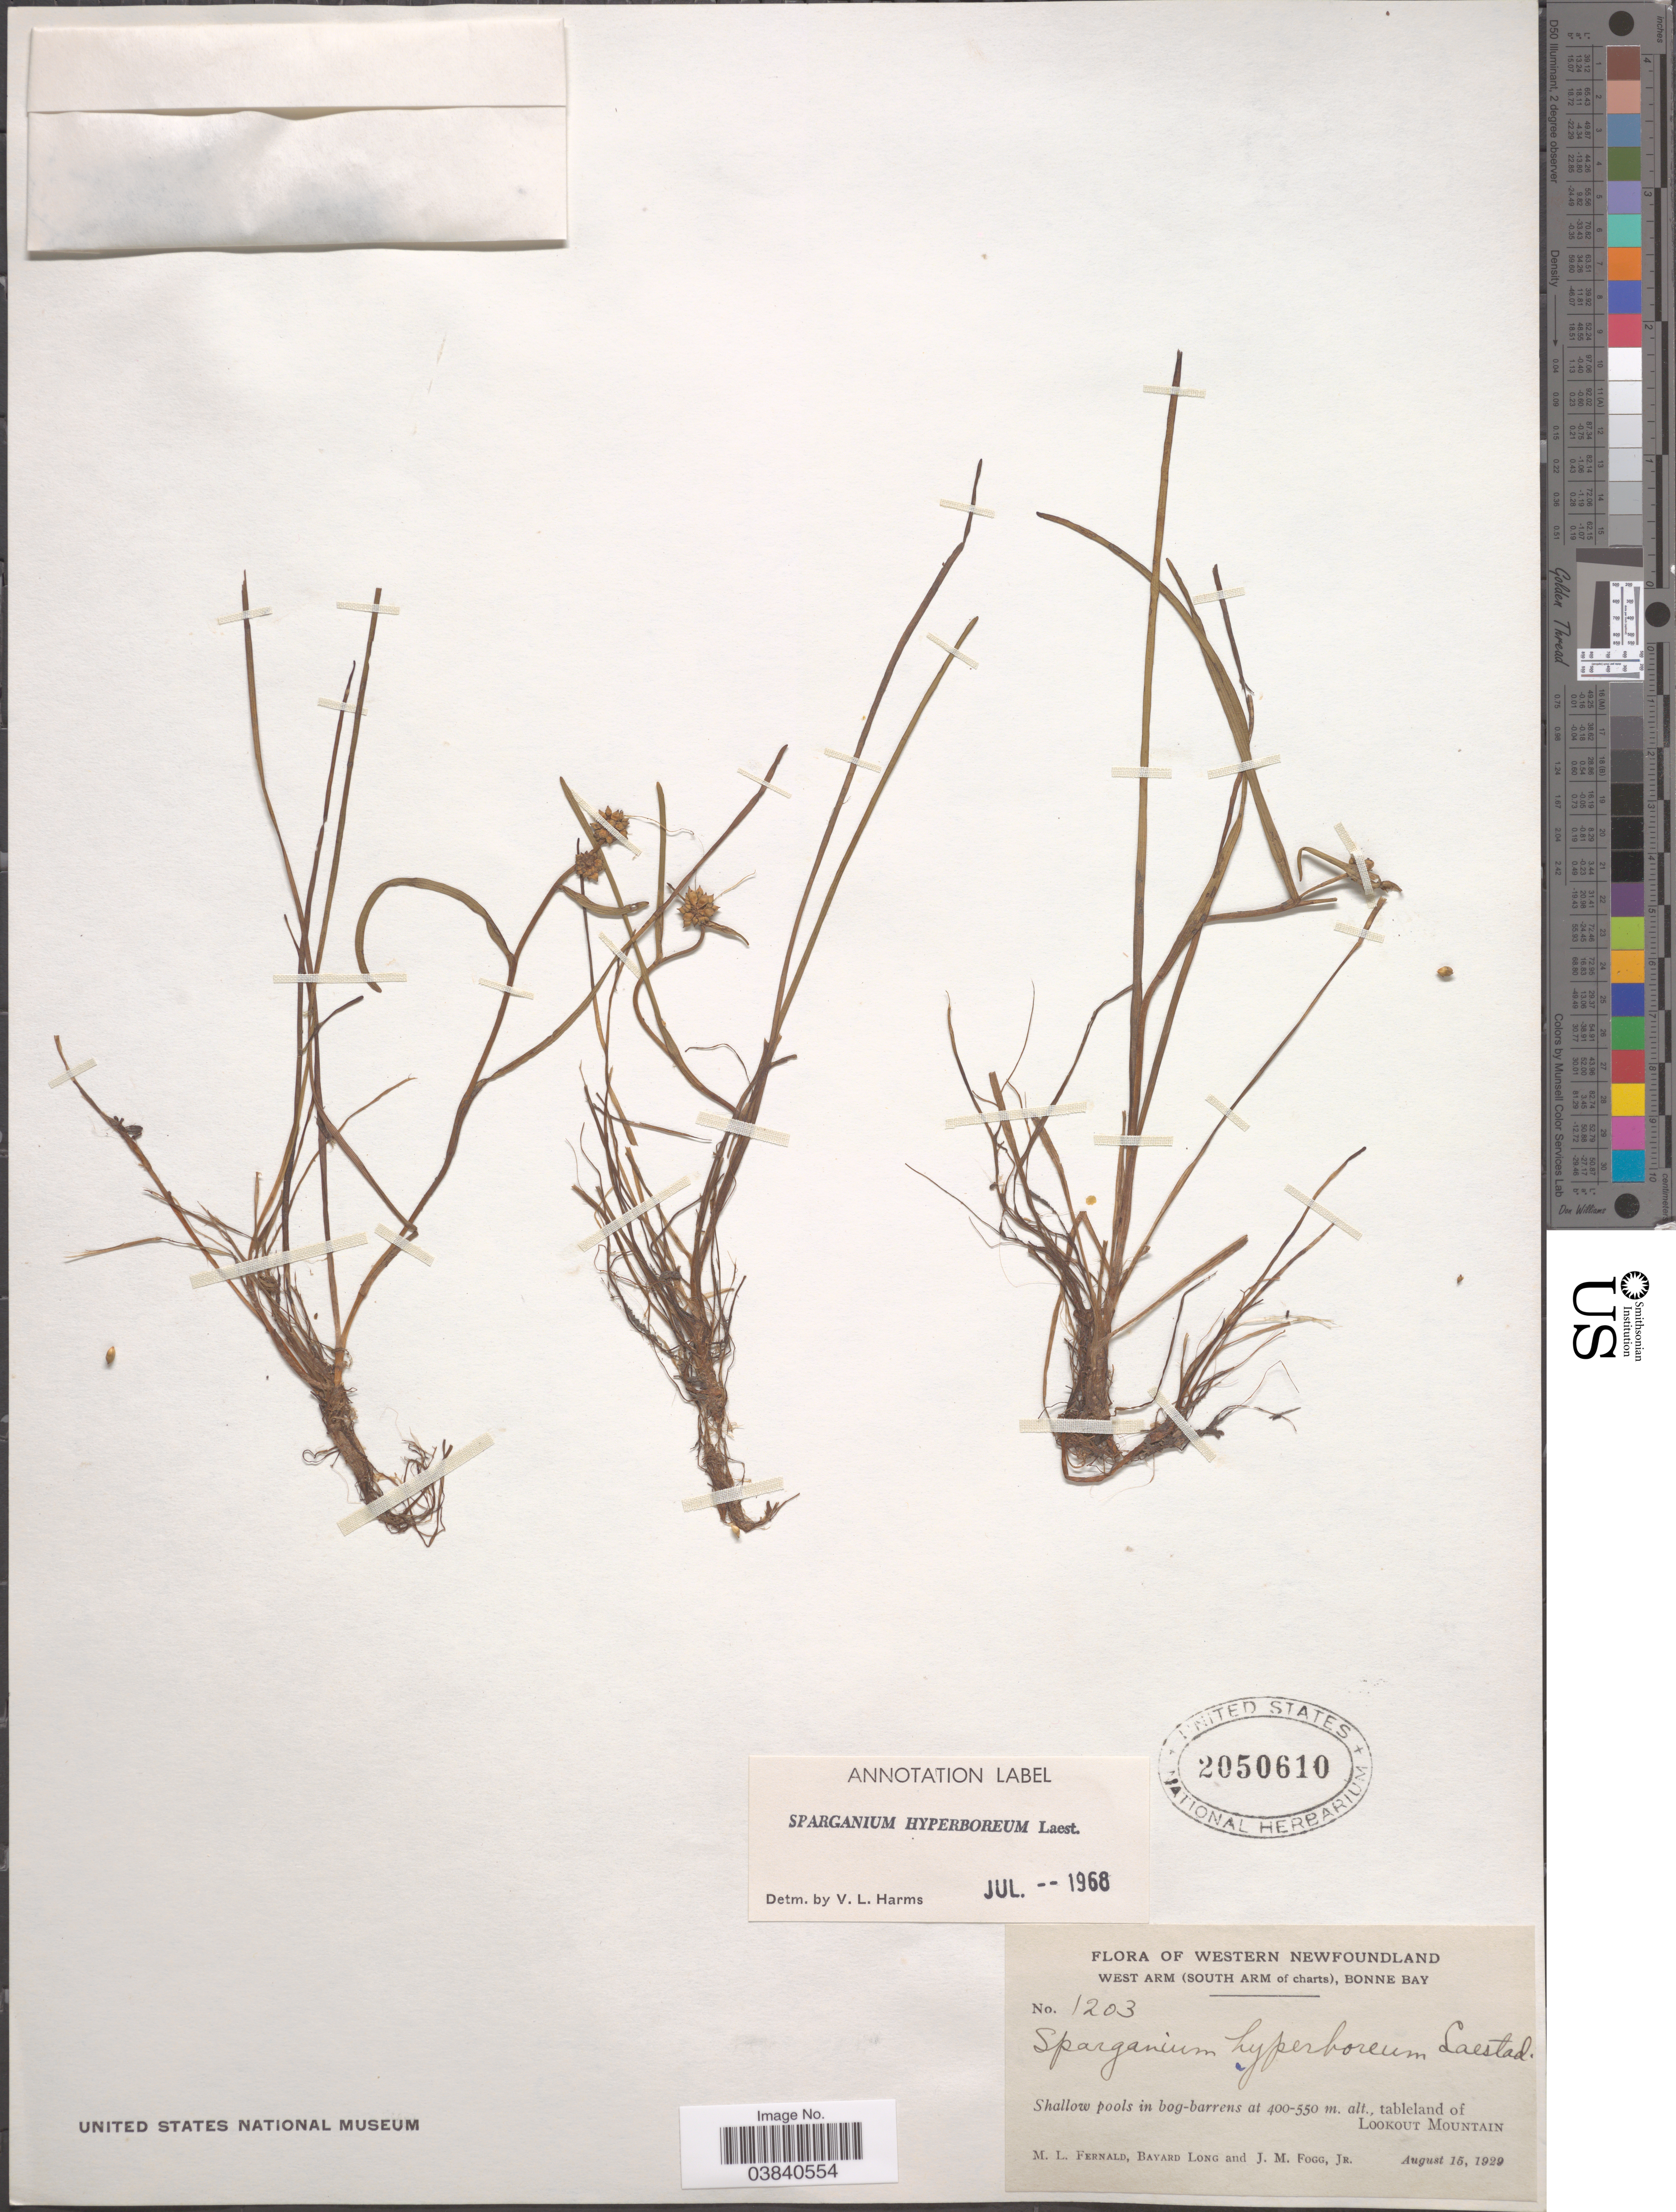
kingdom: Plantae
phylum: Tracheophyta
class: Liliopsida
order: Poales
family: Typhaceae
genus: Sparganium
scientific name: Sparganium hyperboreum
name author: Beurl. ex Laest.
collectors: M. L. Fernald, B. Long & J. Fogg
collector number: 1203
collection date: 1929-08-15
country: Canada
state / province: Newfoundland and Labrador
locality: Western Newfoundland. West Arm (South Arm of charts), Bonne Bay. Shallow pools in bog-barrens, tableland of Lookout Mountain.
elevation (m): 400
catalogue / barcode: US 2050610